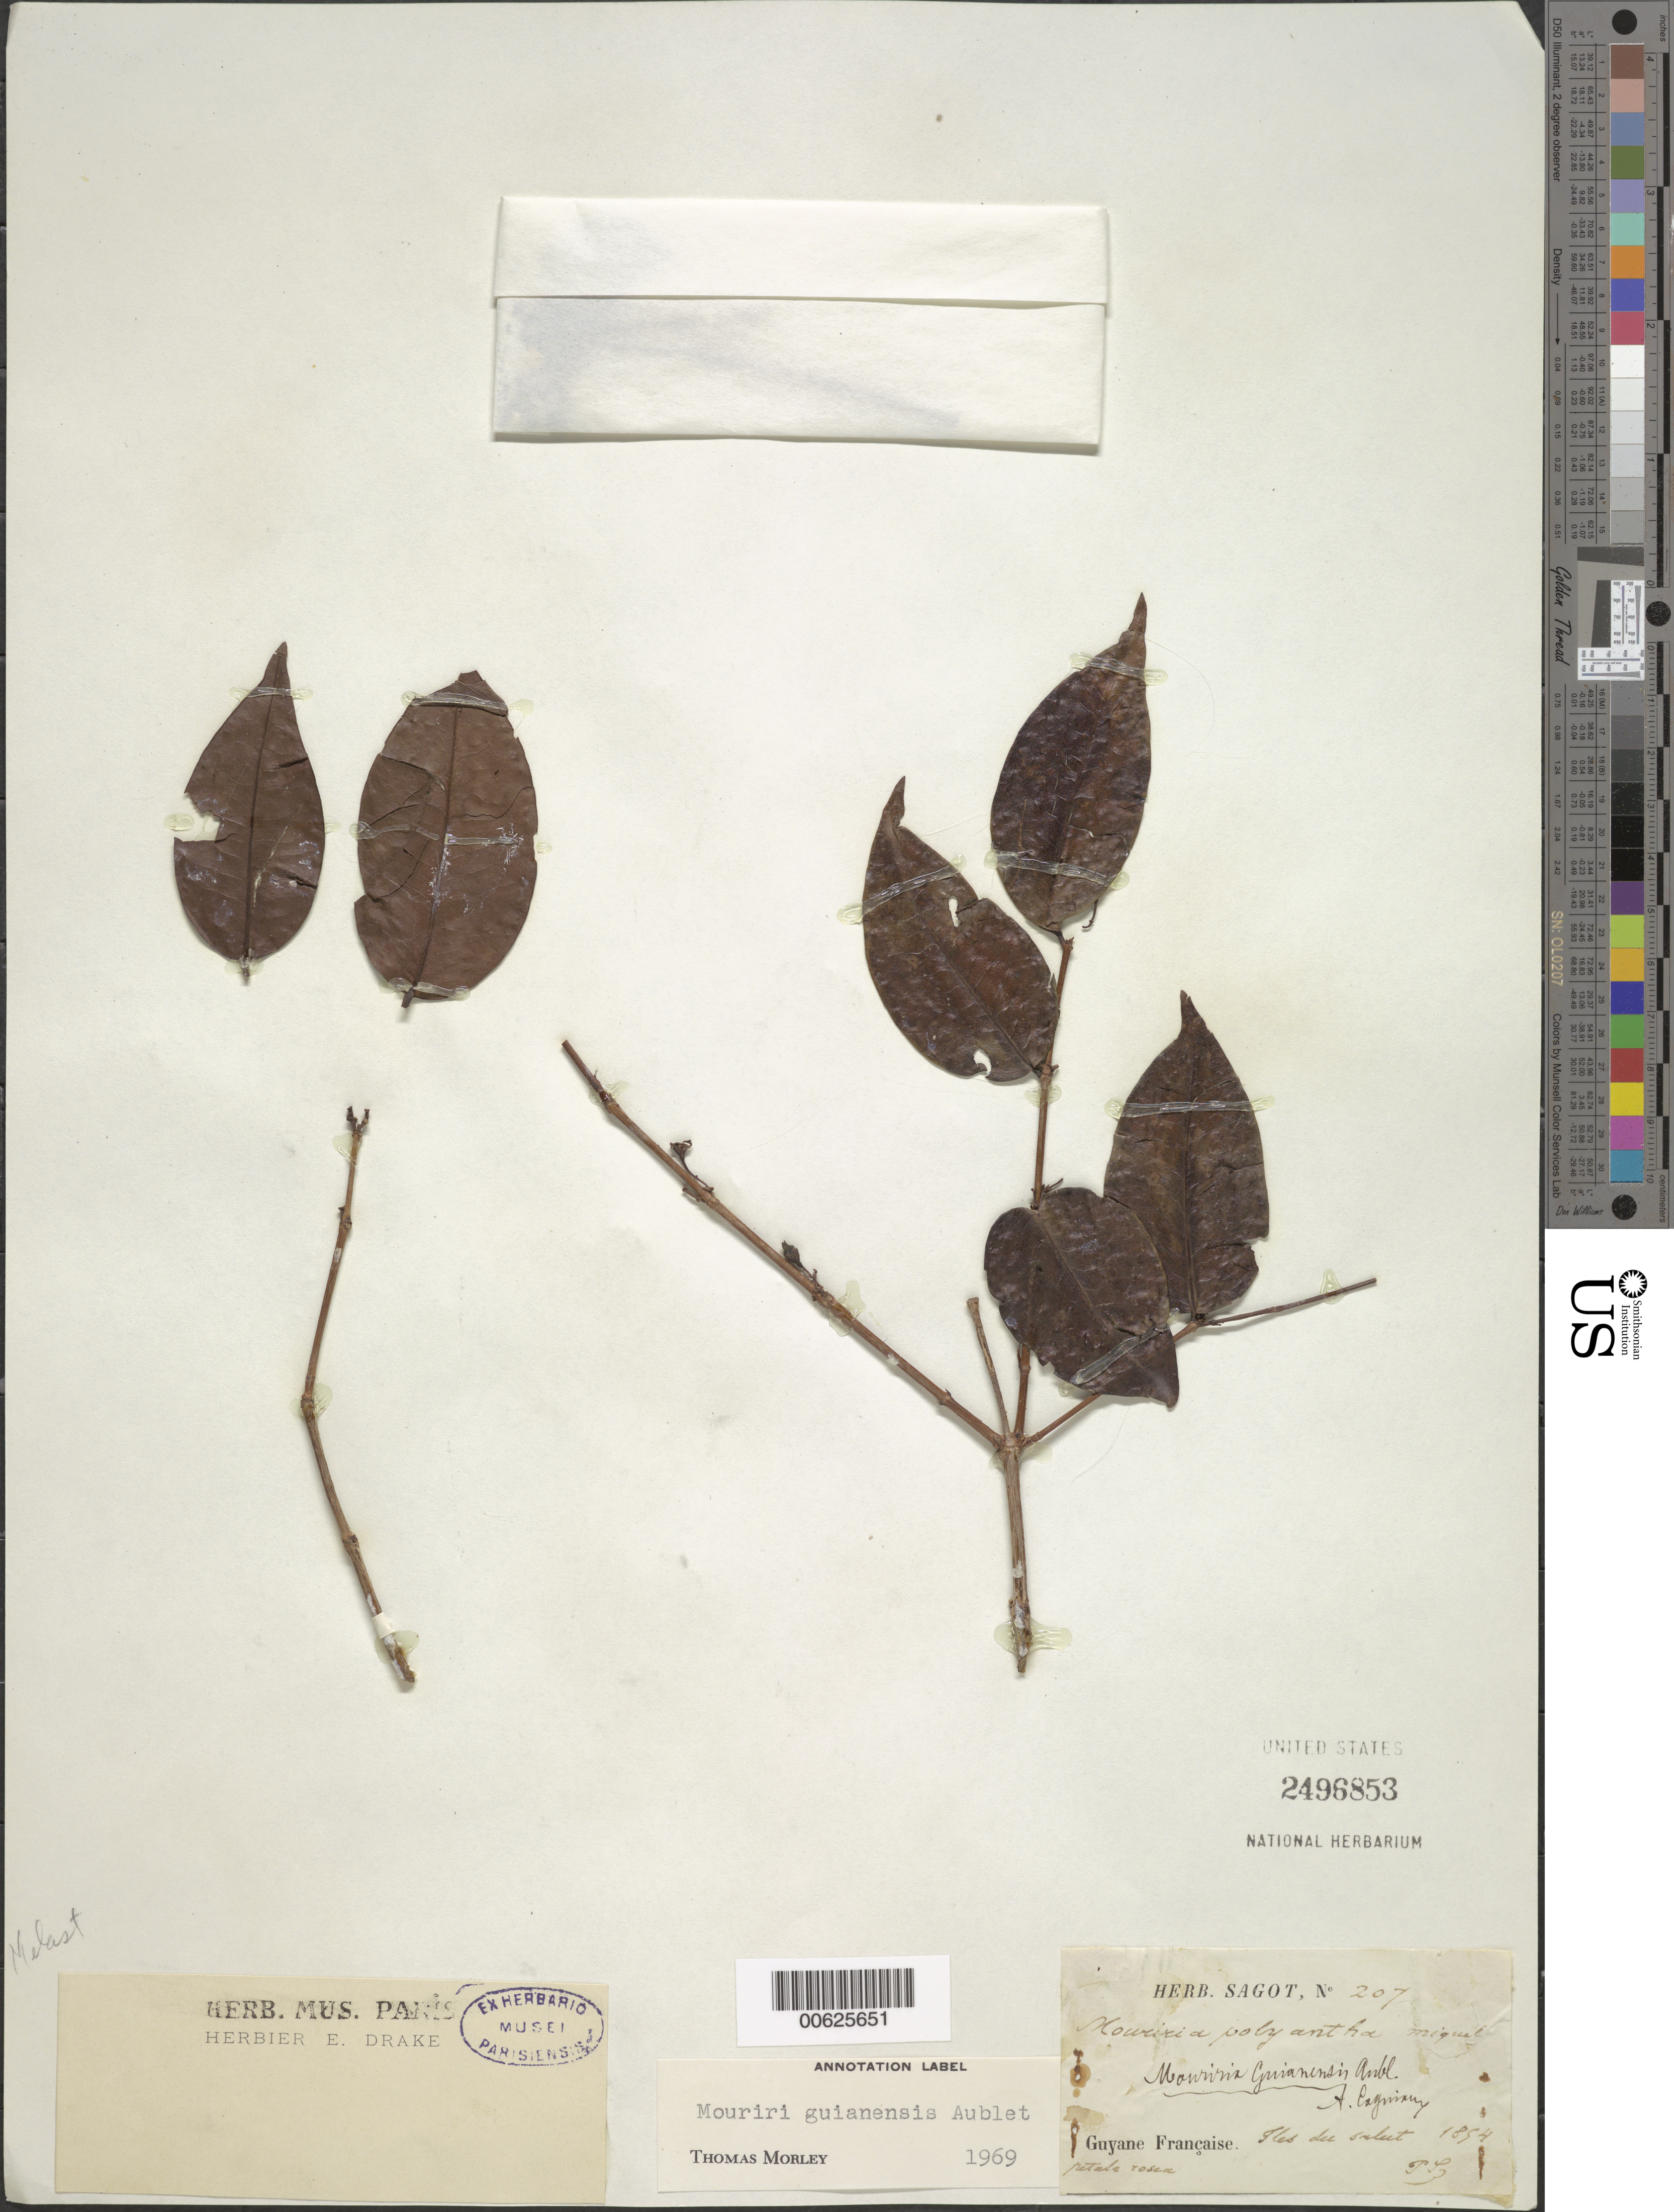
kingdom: Plantae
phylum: Tracheophyta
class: Magnoliopsida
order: Myrtales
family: Melastomataceae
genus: Mouriri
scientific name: Mouriri guianensis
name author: Aubl.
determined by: Morley, T.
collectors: P. A. Sagot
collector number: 207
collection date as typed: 1854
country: French Guiana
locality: Iles du Salut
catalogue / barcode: US 2496853